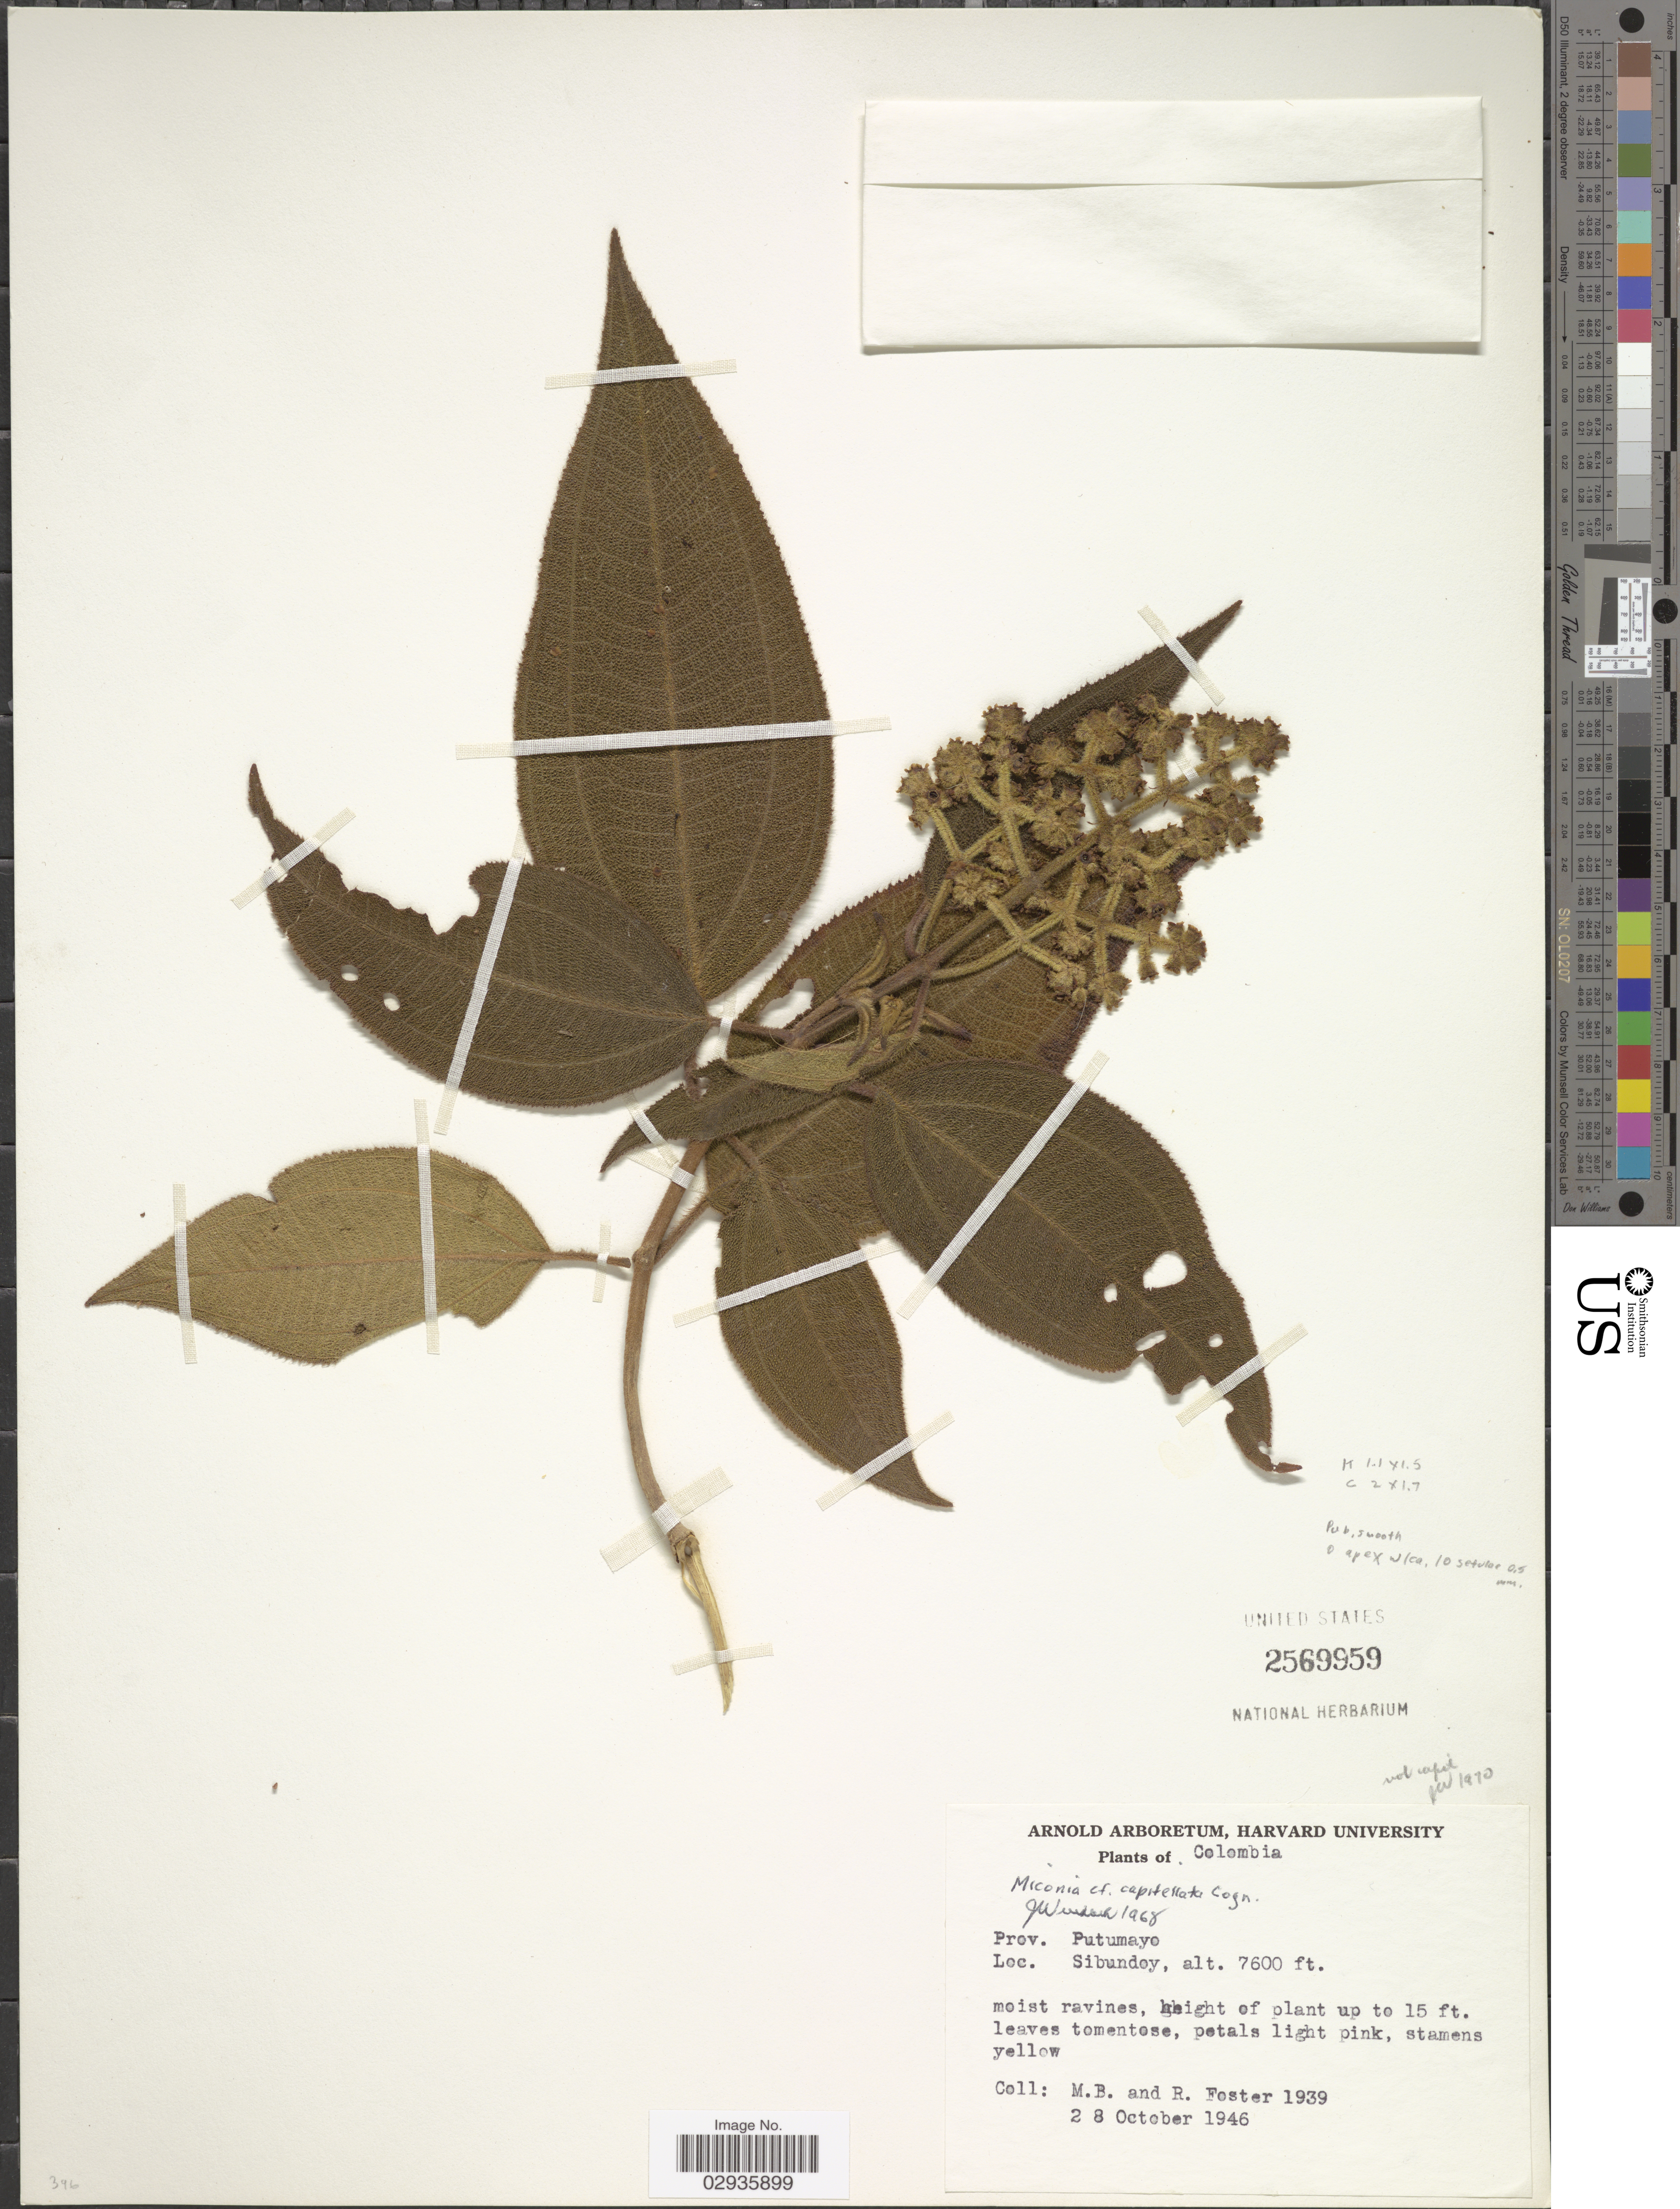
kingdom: Plantae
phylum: Tracheophyta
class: Magnoliopsida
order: Myrtales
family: Melastomataceae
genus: Miconia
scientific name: Miconia aggregata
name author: Gleason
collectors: M. B. Foster & R. Foster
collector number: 1939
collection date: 1946-10-28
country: Colombia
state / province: Putumayo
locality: Sibundoy.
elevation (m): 2316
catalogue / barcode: US 2569959